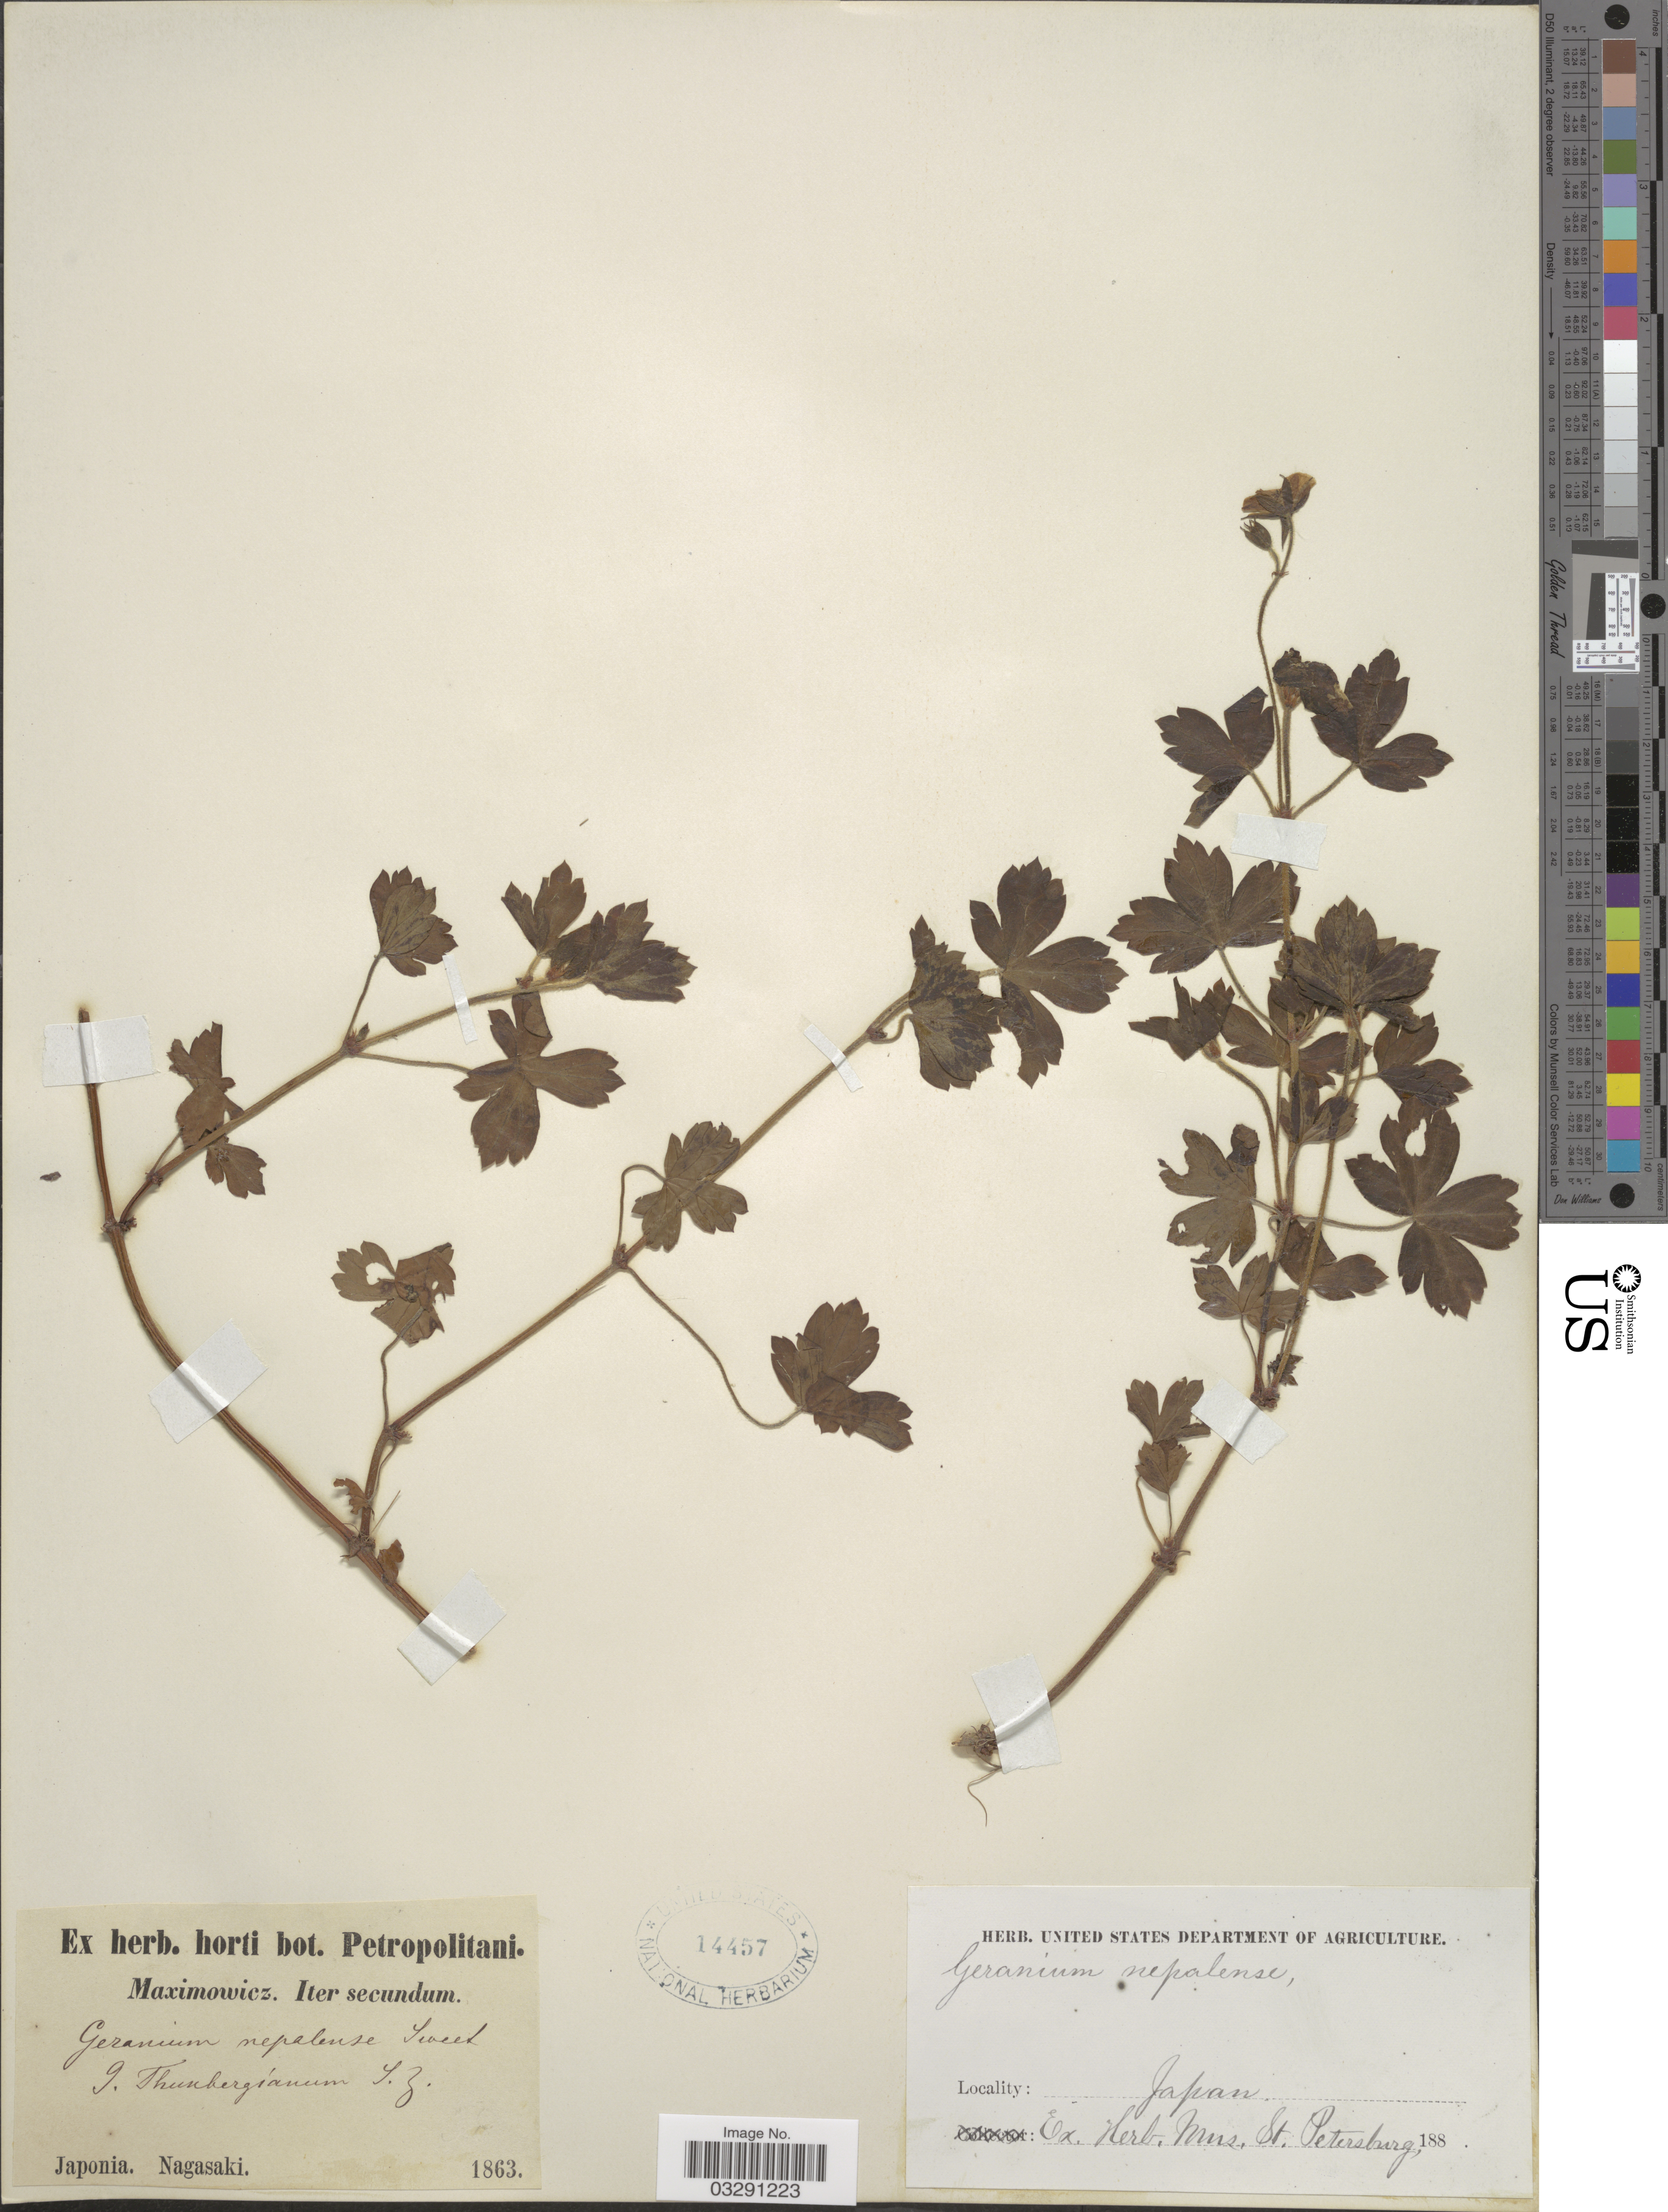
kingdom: Plantae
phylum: Tracheophyta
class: Magnoliopsida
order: Geraniales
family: Geraniaceae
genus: Geranium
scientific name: Geranium nepalense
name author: Sweet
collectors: -. Maximowicz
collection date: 1863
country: Japan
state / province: Nagasaki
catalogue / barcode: US 14457